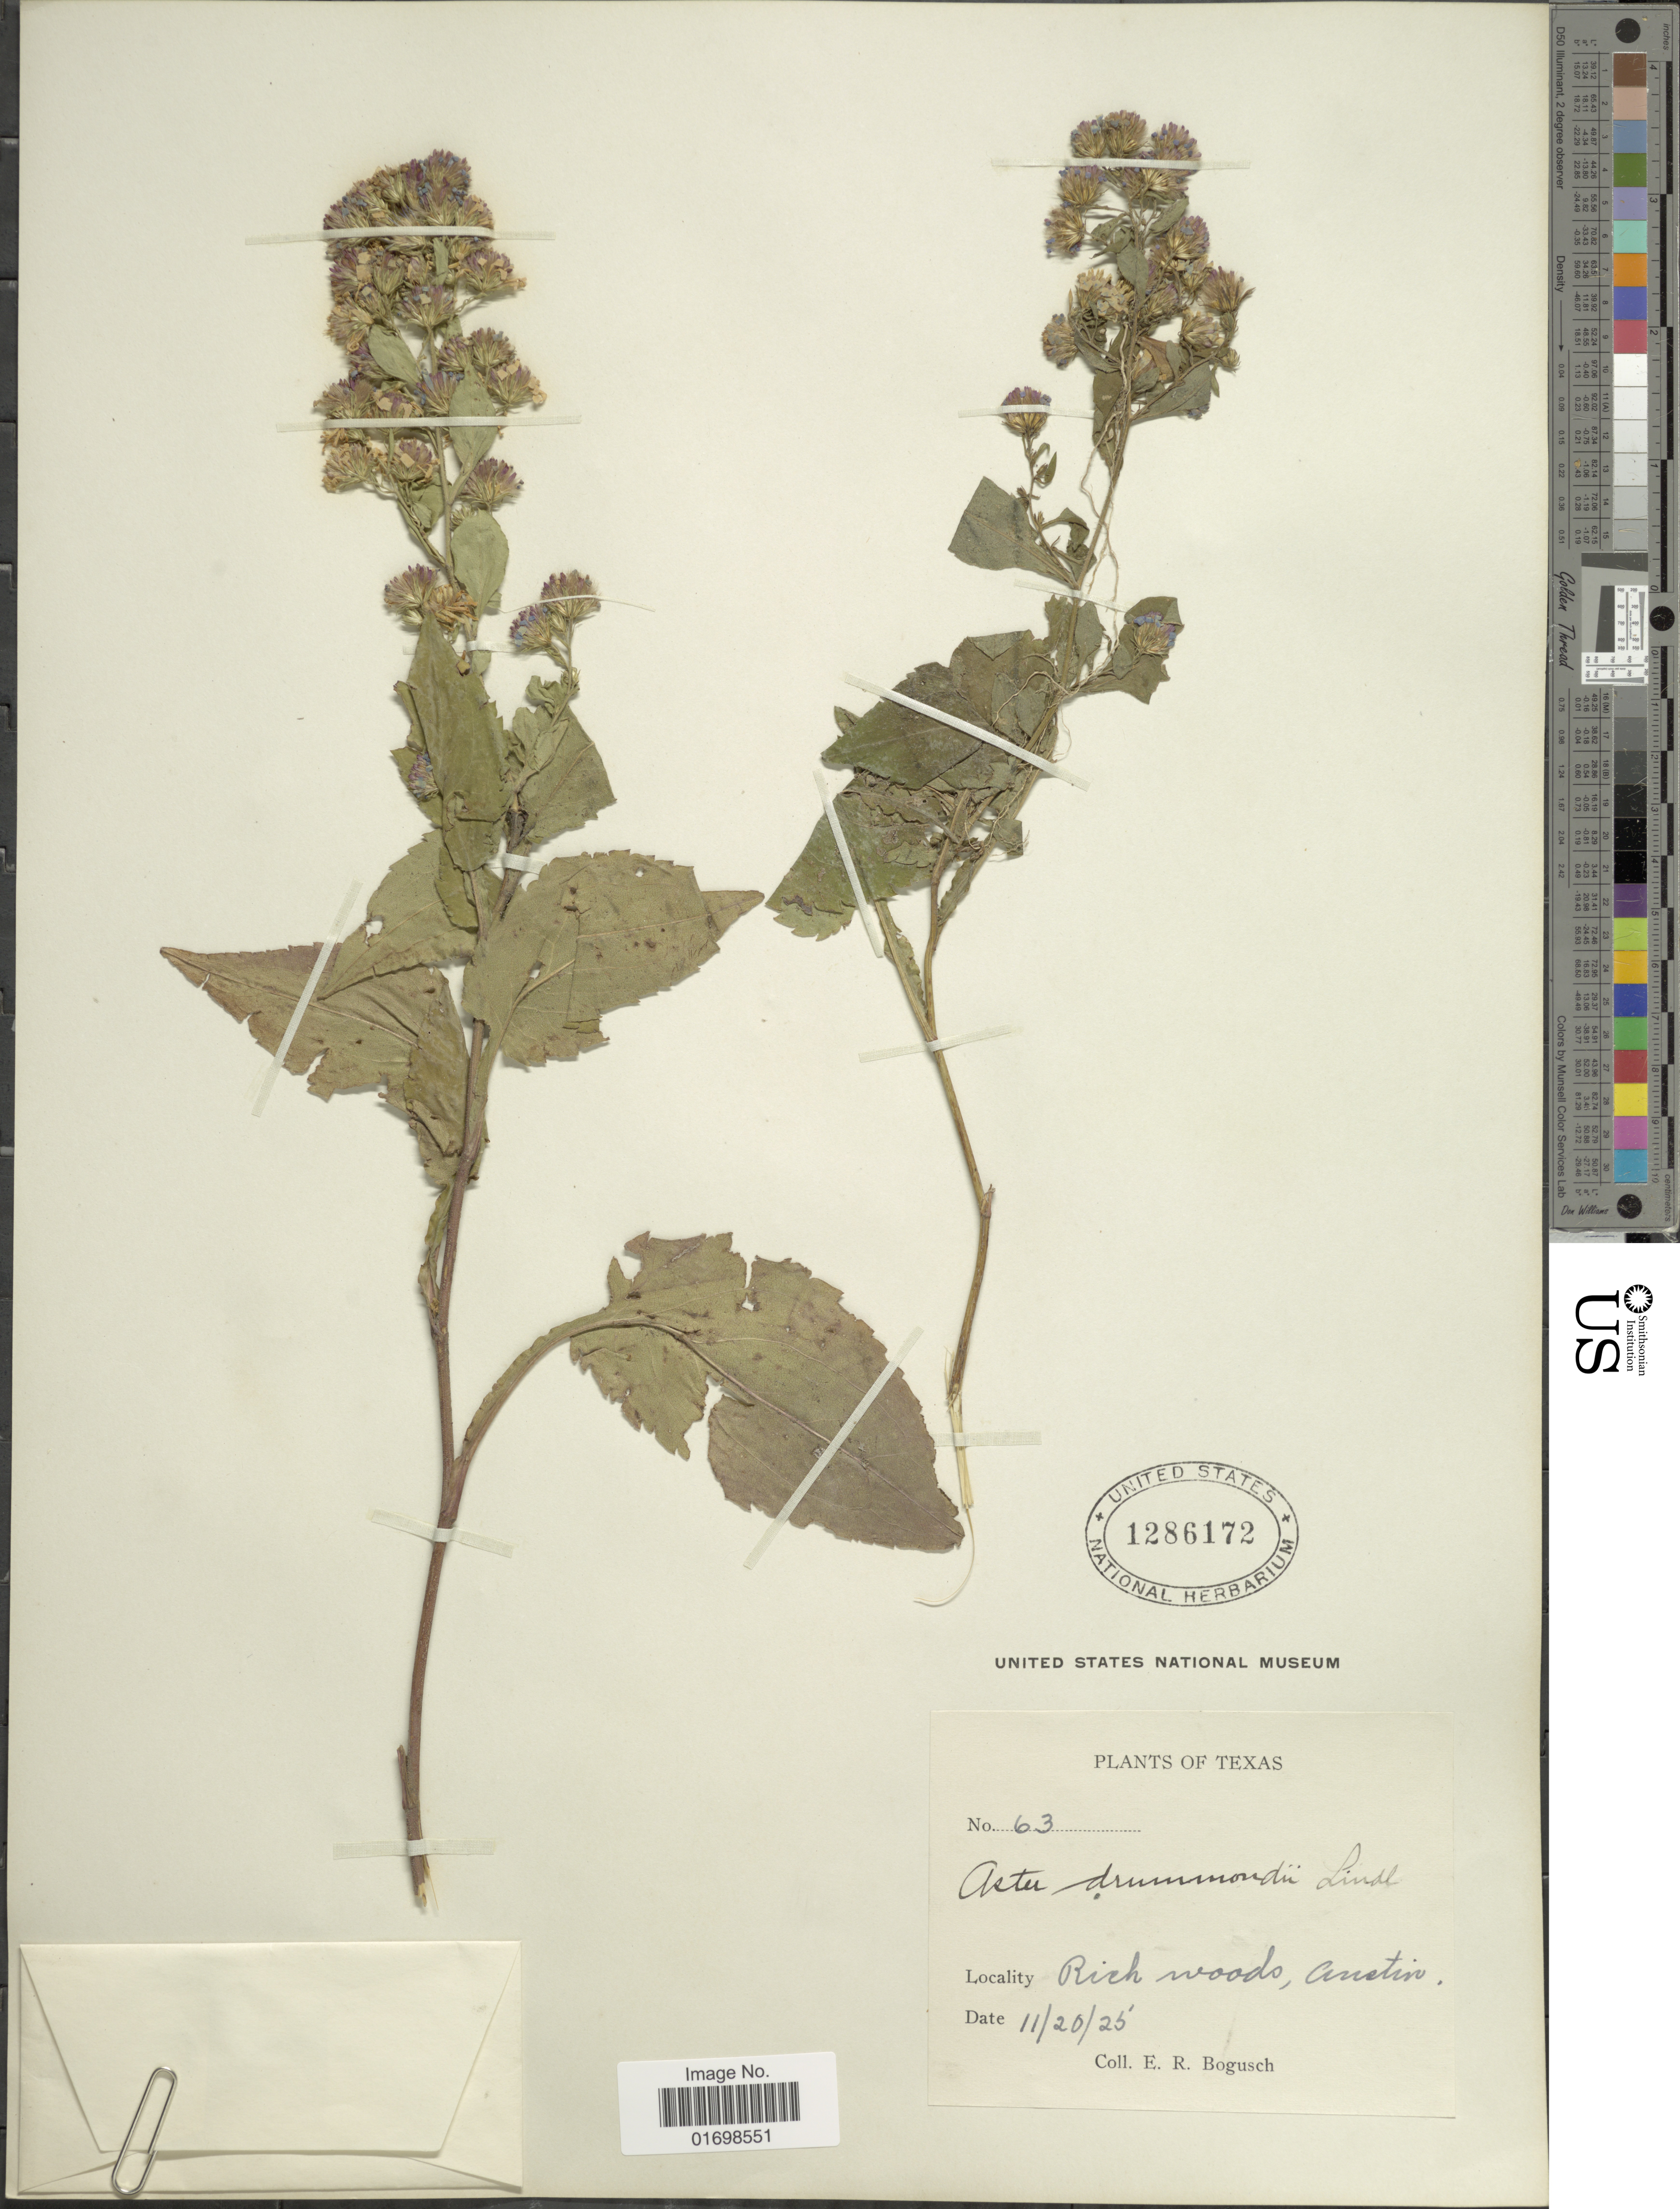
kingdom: Plantae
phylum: Tracheophyta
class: Magnoliopsida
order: Asterales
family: Asteraceae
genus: Symphyotrichum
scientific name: Symphyotrichum drummondii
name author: (Lindl.) G.L. Nesom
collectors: E. Bogusch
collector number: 63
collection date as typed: Transcribed d/m/y: 20/11/25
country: United States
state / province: Texas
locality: Texas, Austin.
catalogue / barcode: US 1286172